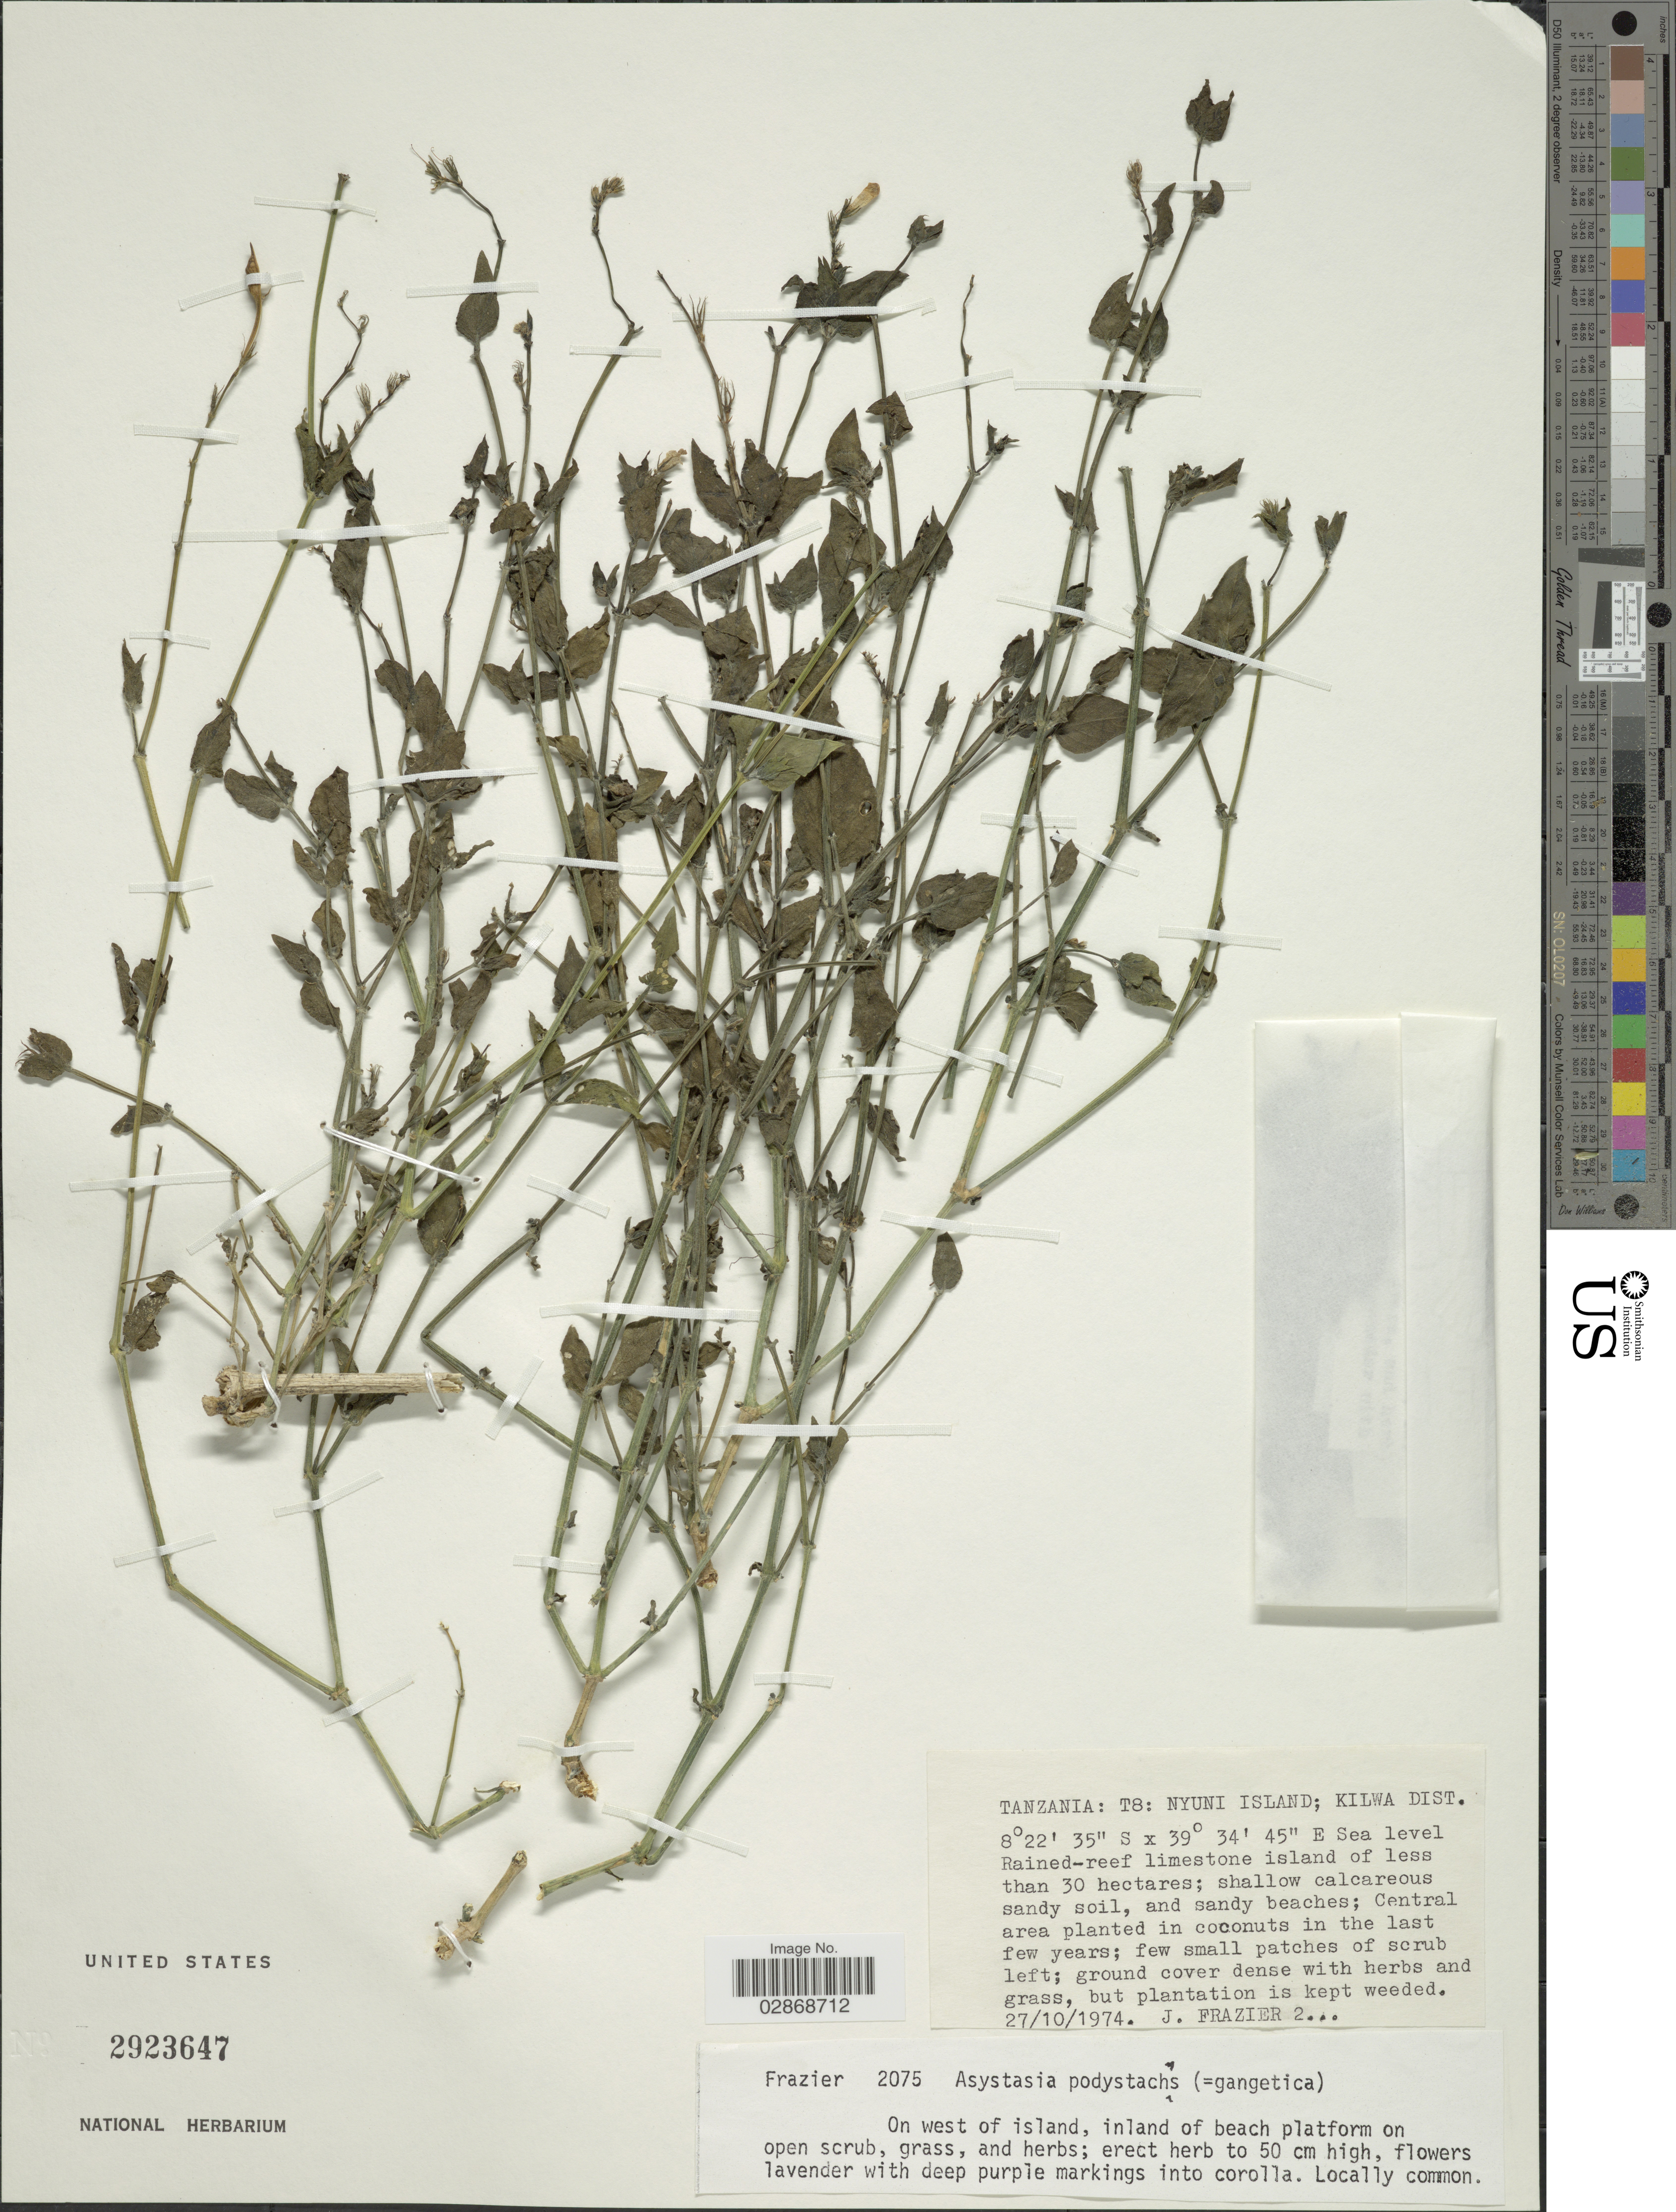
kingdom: Plantae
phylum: Tracheophyta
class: Magnoliopsida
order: Lamiales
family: Acanthaceae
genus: Asystasia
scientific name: Asystasia gangetica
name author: (L.) T. Anderson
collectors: J. Frazier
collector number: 2075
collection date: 1974-10-27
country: Tanzania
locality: T8: Nyuni Island; Kilwa Dist.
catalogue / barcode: US 2923647